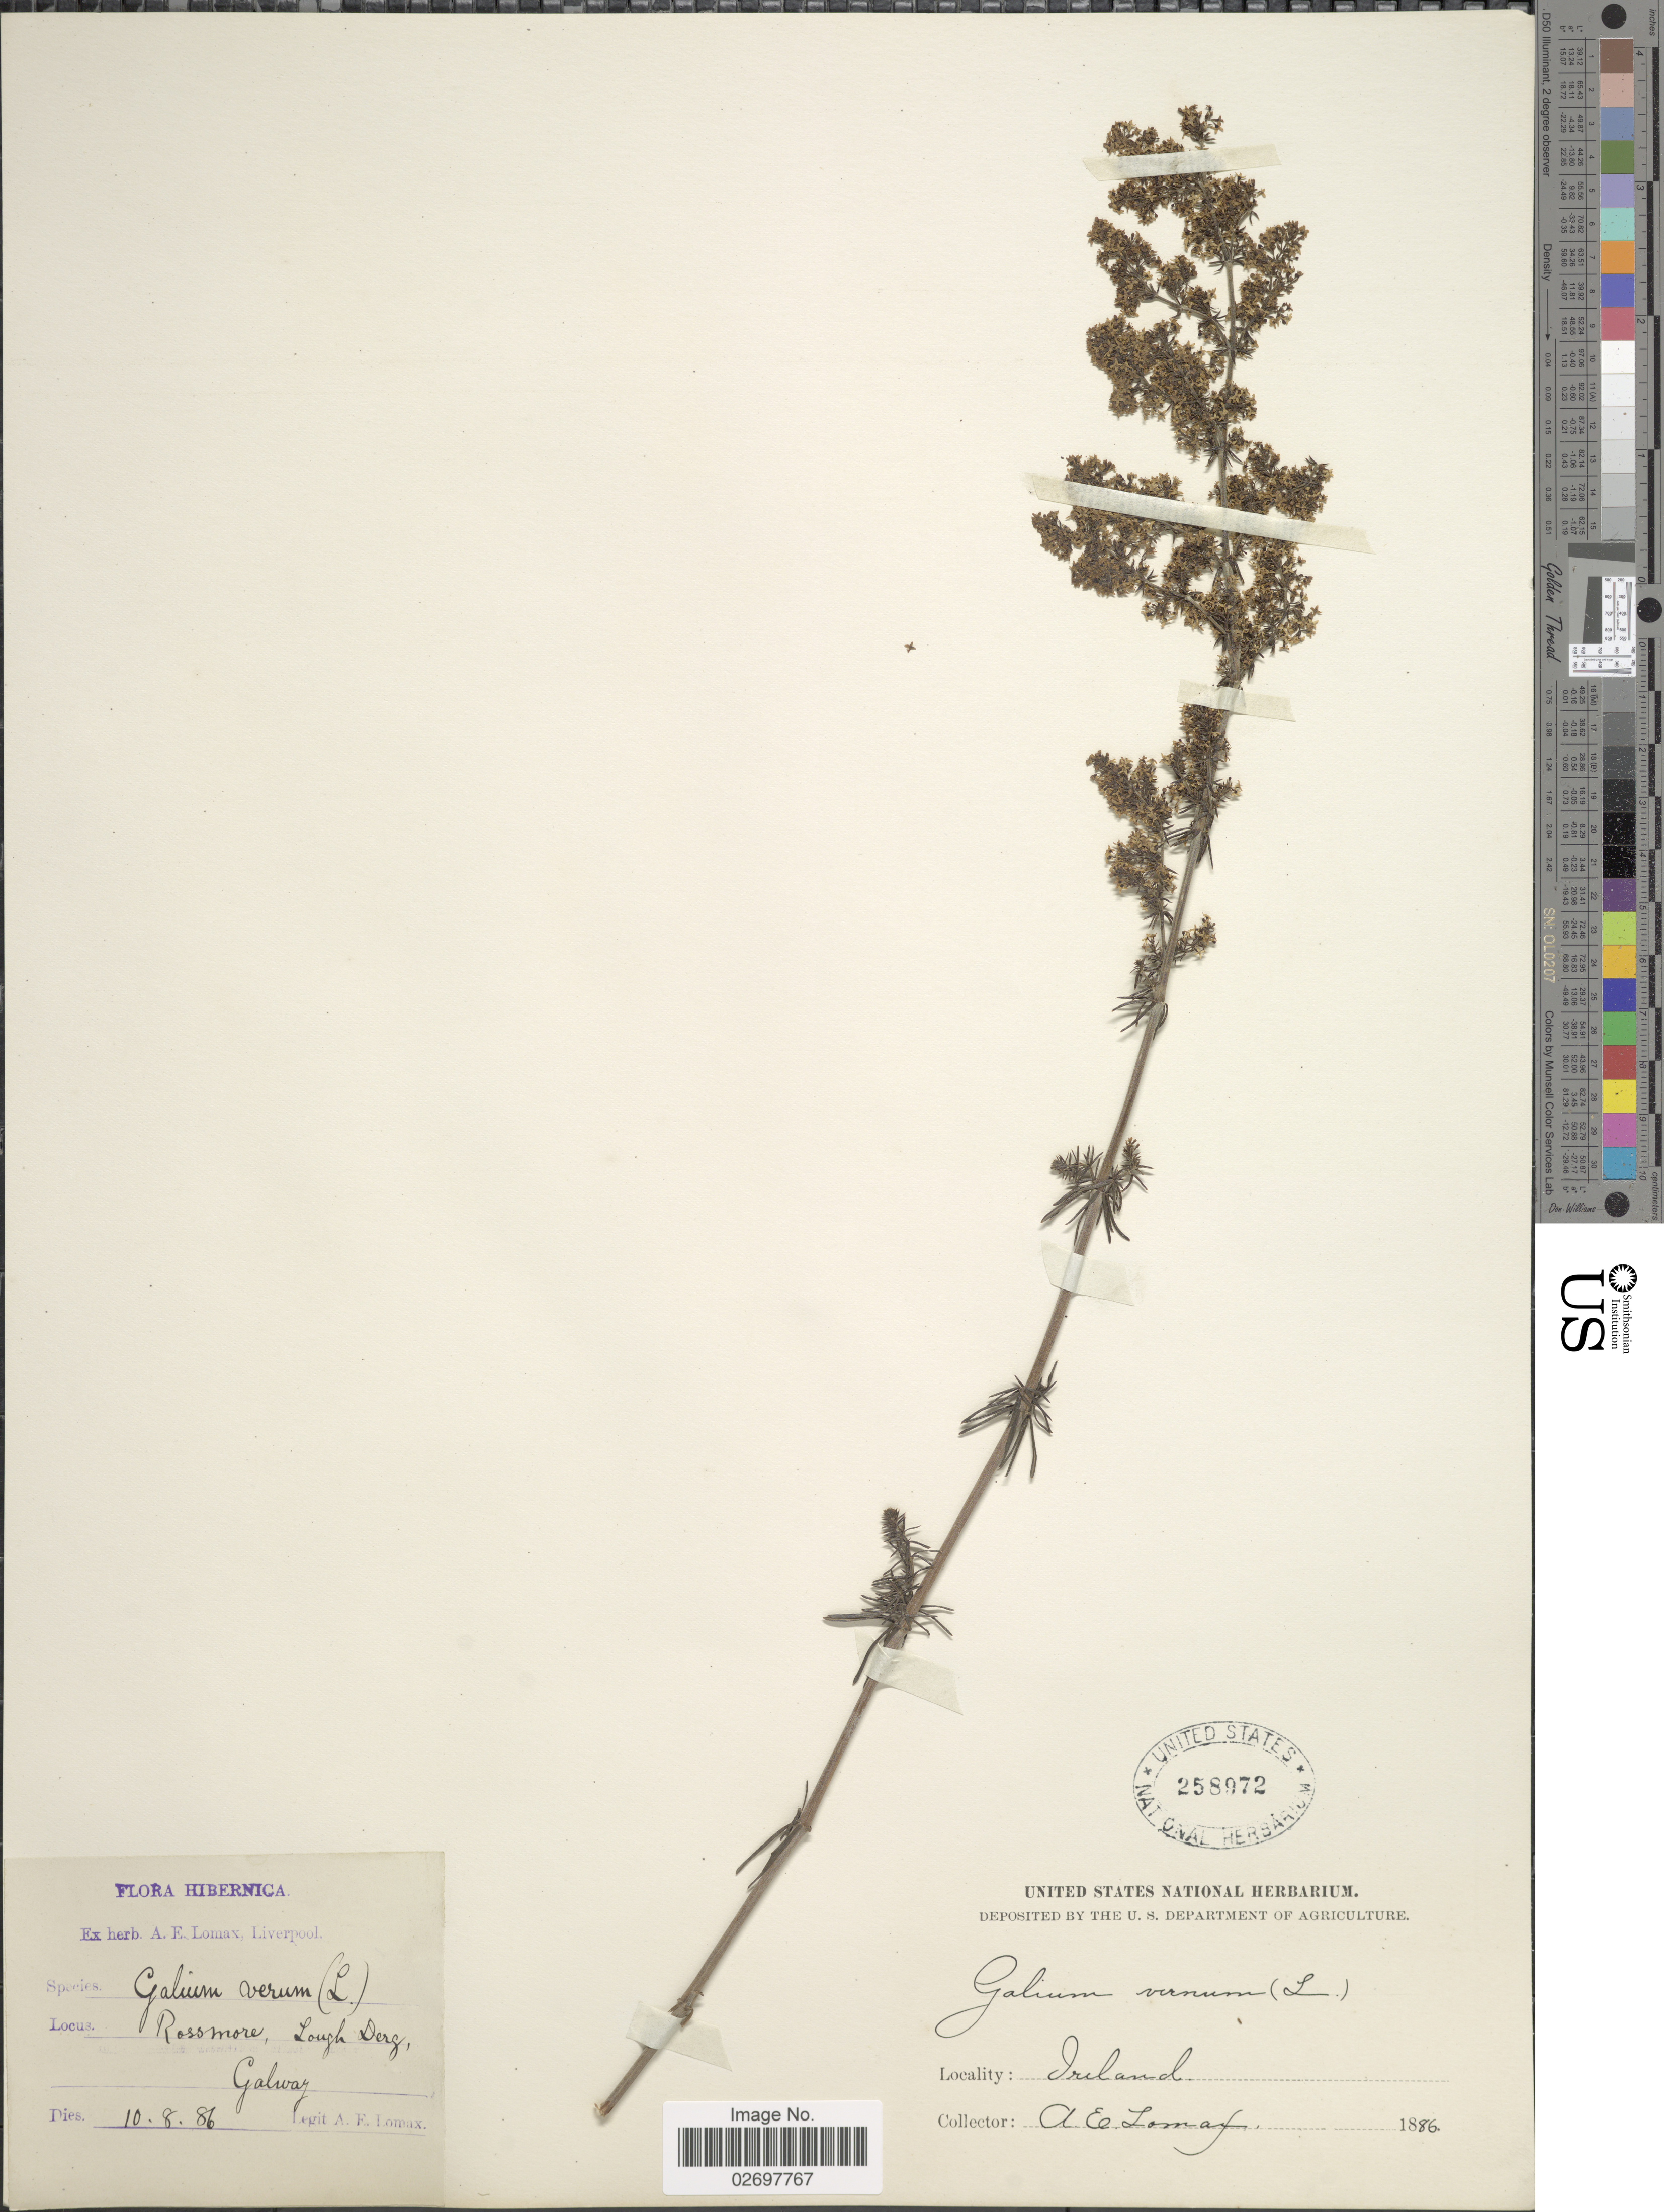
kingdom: Plantae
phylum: Tracheophyta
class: Magnoliopsida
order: Gentianales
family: Rubiaceae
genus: Galium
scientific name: Galium verum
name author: L.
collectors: A. Lomax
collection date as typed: Transcribed d/m/y: 10/8/86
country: Ireland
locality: Rossmore, Lough Dergm Galway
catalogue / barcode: US 258972